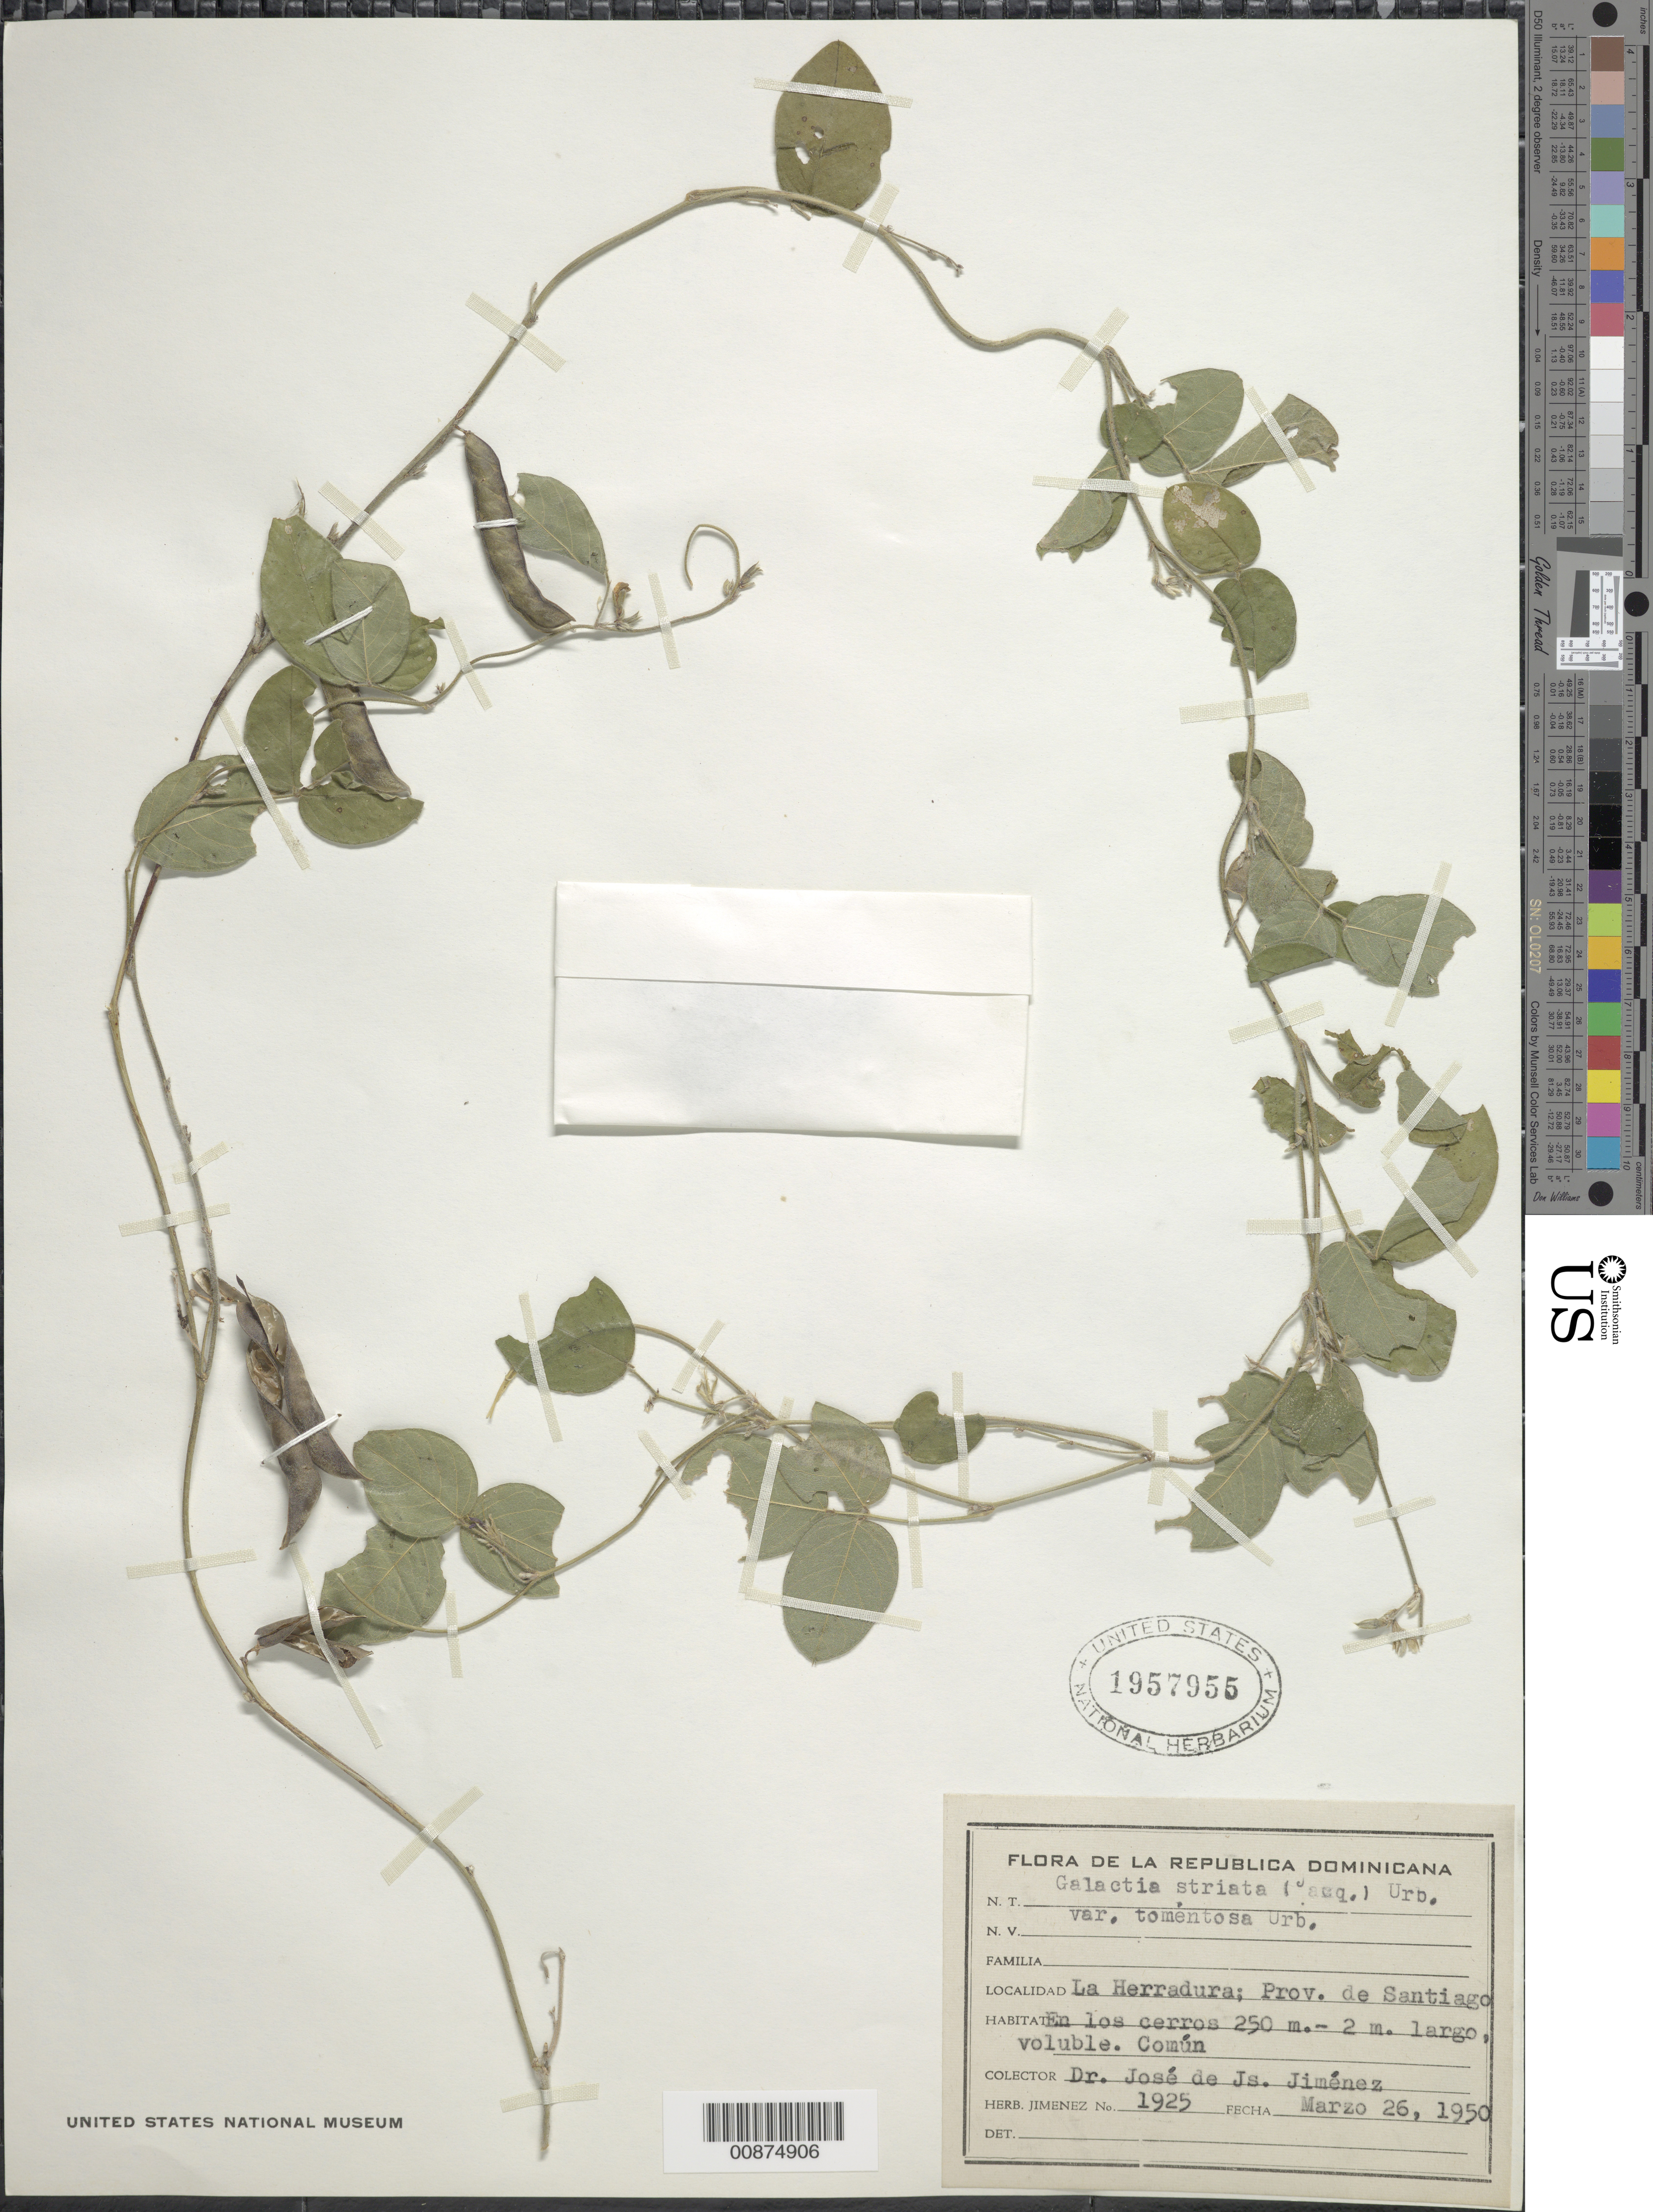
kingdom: Plantae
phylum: Tracheophyta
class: Magnoliopsida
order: Fabales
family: Fabaceae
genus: Galactia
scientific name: Galactia striata var. tomentosa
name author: (Bertol.) Urb.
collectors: J. J. Jiménez Almonte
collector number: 1925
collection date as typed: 26 Mar 1950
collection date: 1950-03-26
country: Dominican Republic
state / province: Santiago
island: Hispaniola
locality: La Herradura.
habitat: En los cerros.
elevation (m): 250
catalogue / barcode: US 1957955